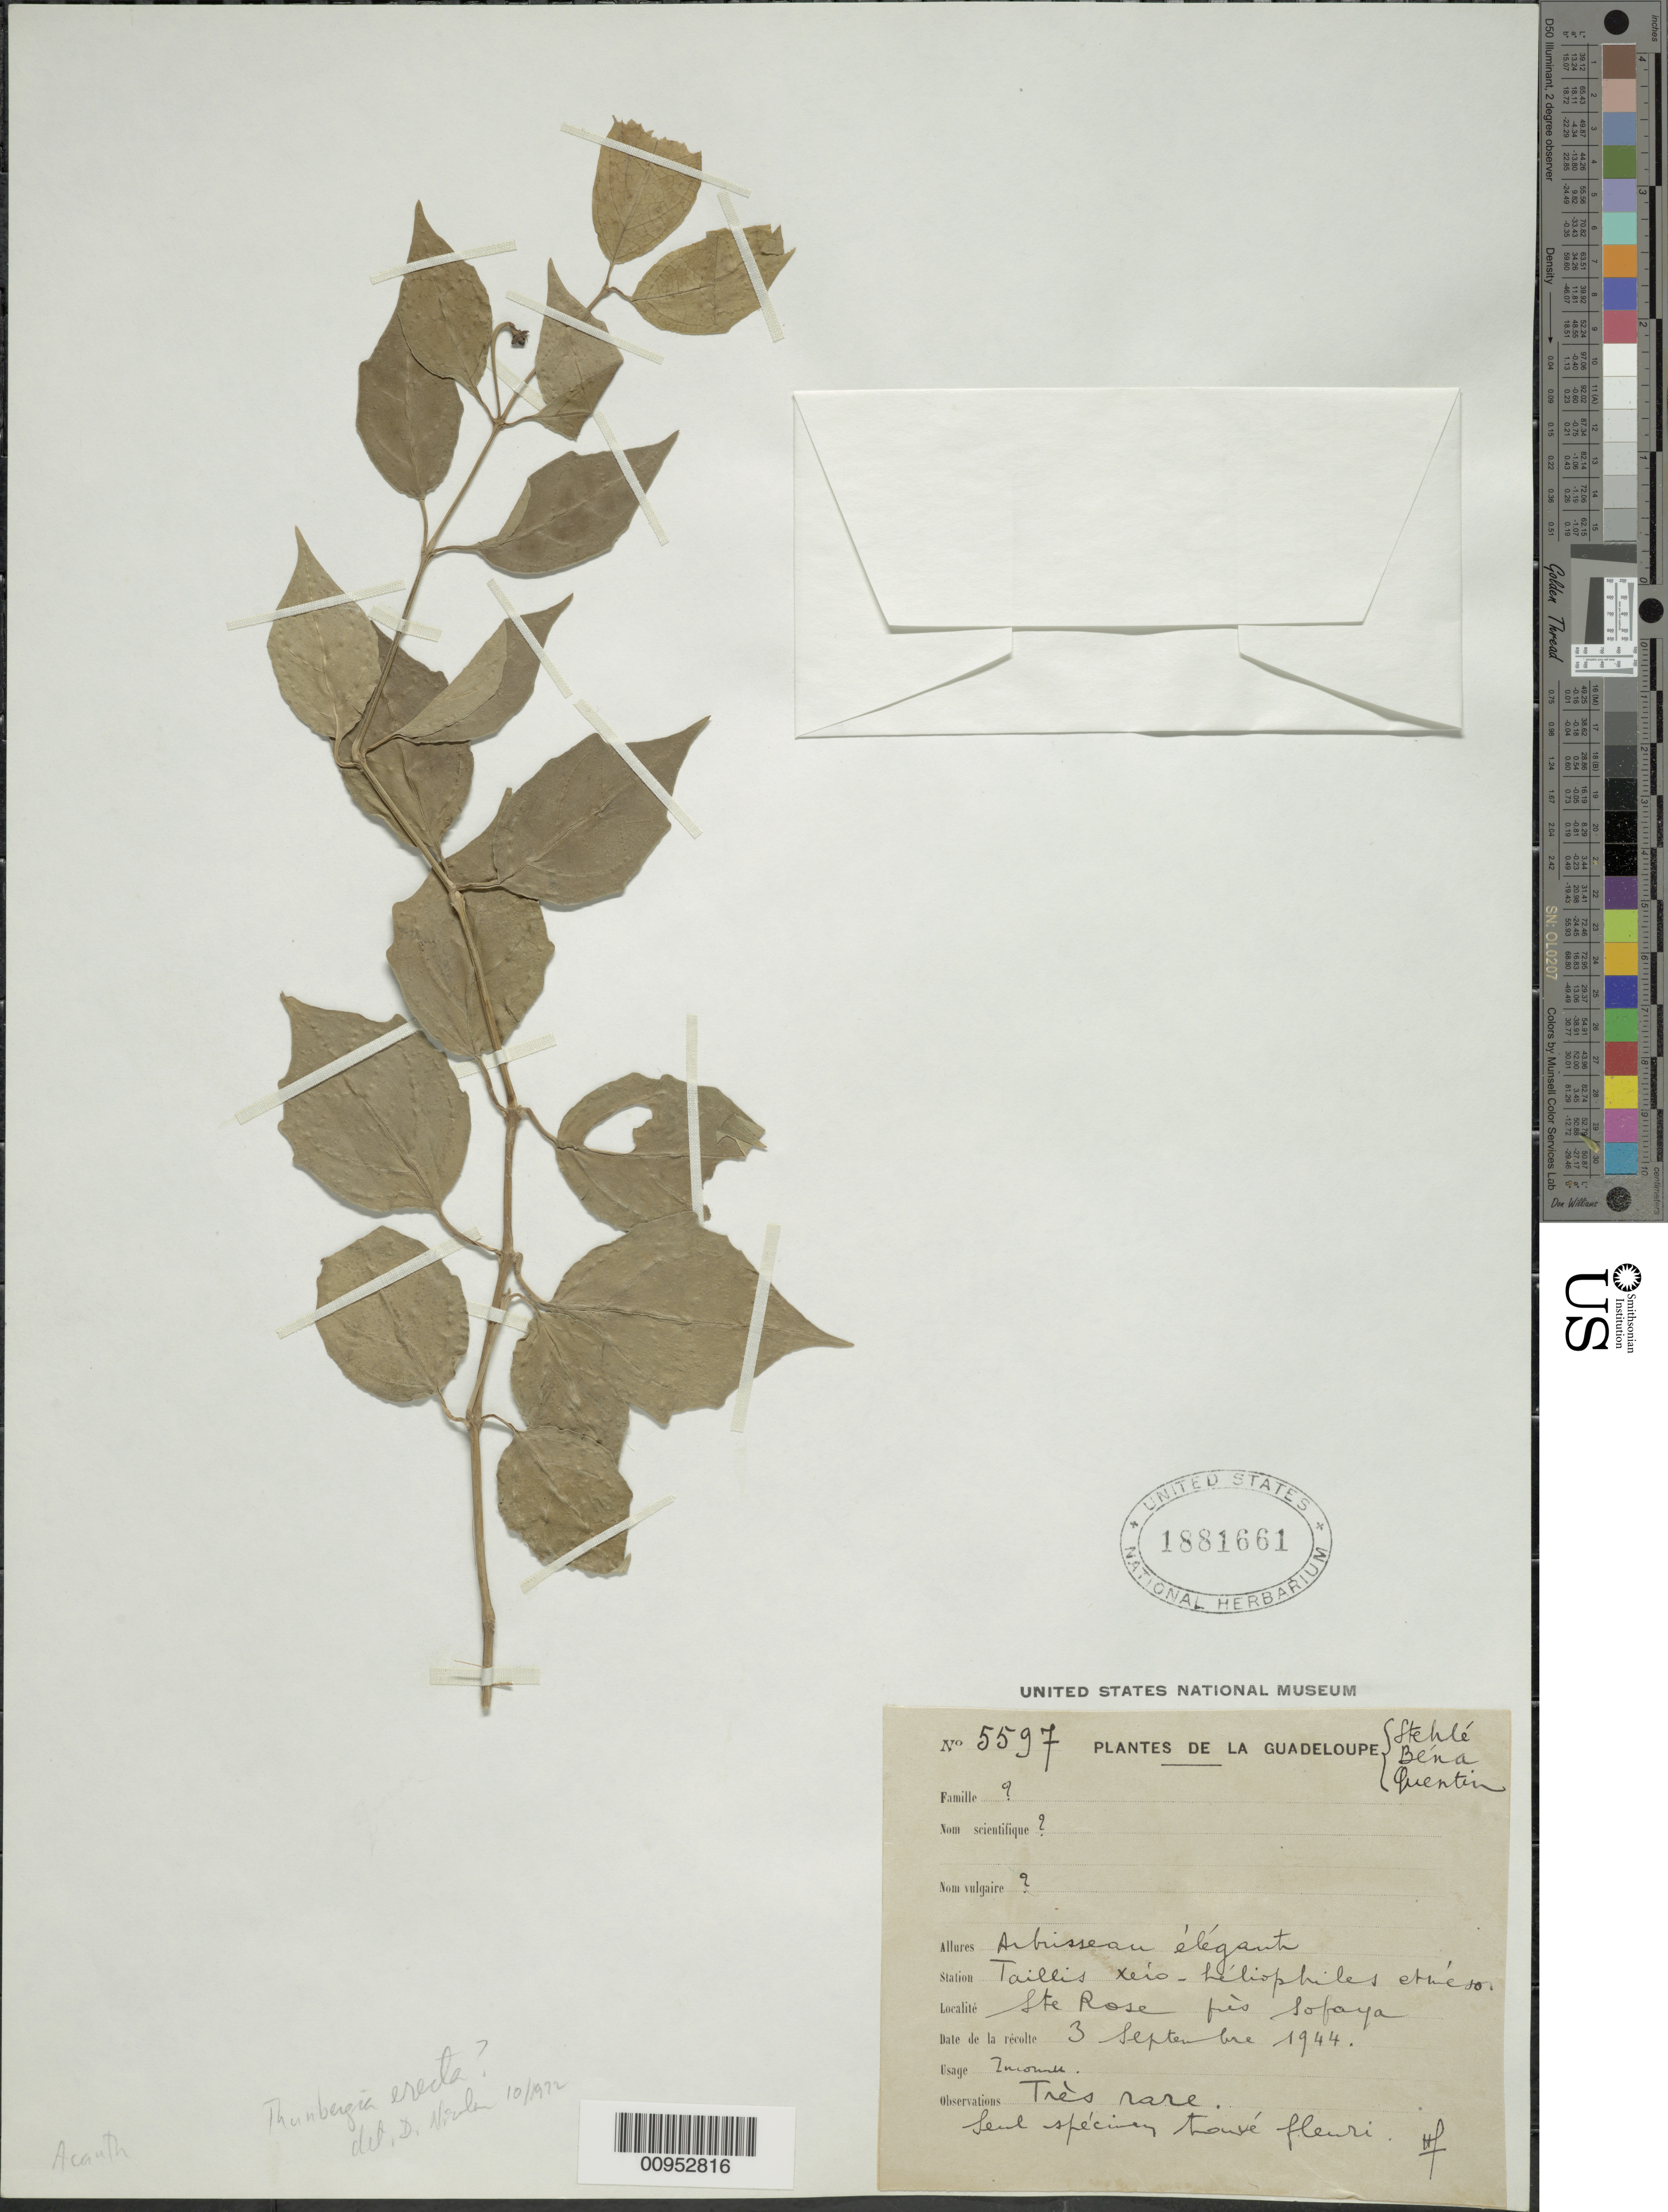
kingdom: Plantae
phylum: Tracheophyta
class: Magnoliopsida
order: Lamiales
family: Acanthaceae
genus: Thunbergia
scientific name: Thunbergia erecta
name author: (Benth.) T. Anderson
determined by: Nicolson, Dan H.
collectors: H. Stehlé, R. Quentin & P. Bena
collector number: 5597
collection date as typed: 03 Sep 1944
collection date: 1944-09-03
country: Guadeloupe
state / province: St. Rose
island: Basse Terre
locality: Sofaya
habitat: Taillis xero-héliophyles et méso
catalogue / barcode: US 1881661